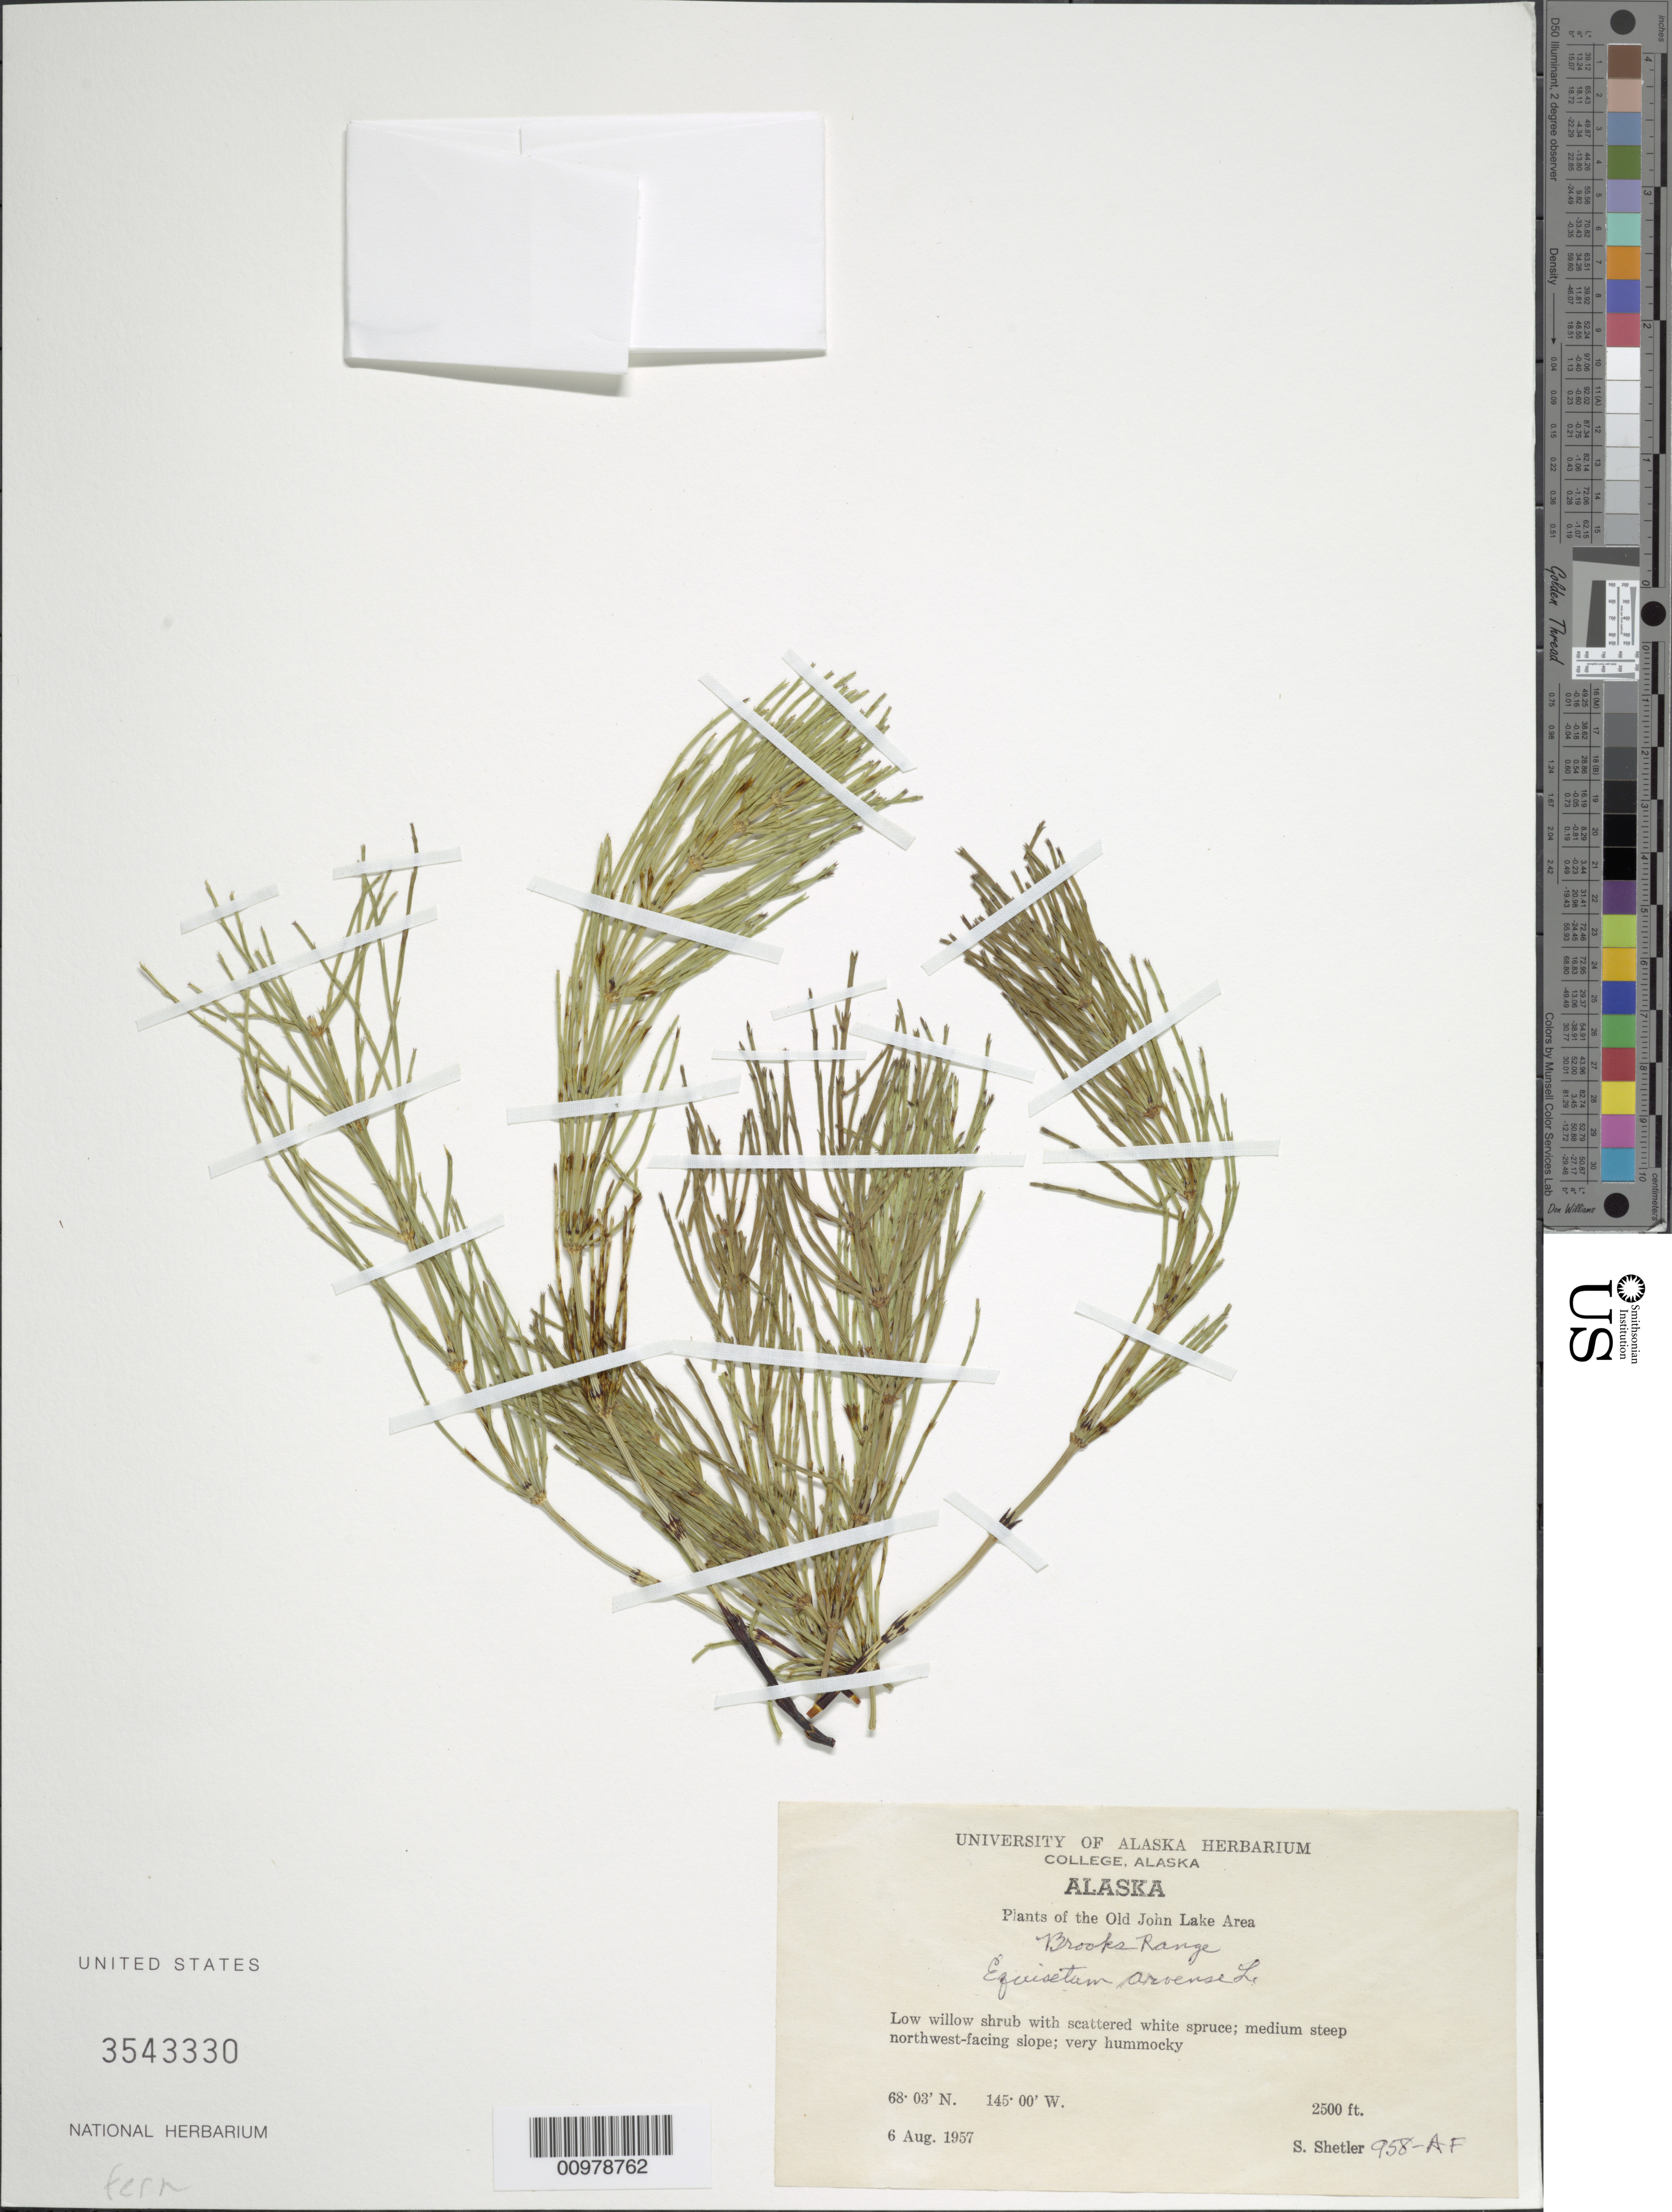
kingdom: Plantae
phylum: Tracheophyta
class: Polypodiopsida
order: Equisetales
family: Equisetaceae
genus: Equisetum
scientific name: Equisetum arvense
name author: L.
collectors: S. Shetler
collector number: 958-AF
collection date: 1957-08-06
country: United States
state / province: Alaska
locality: Old John Lake Area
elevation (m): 762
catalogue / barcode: US 3543330